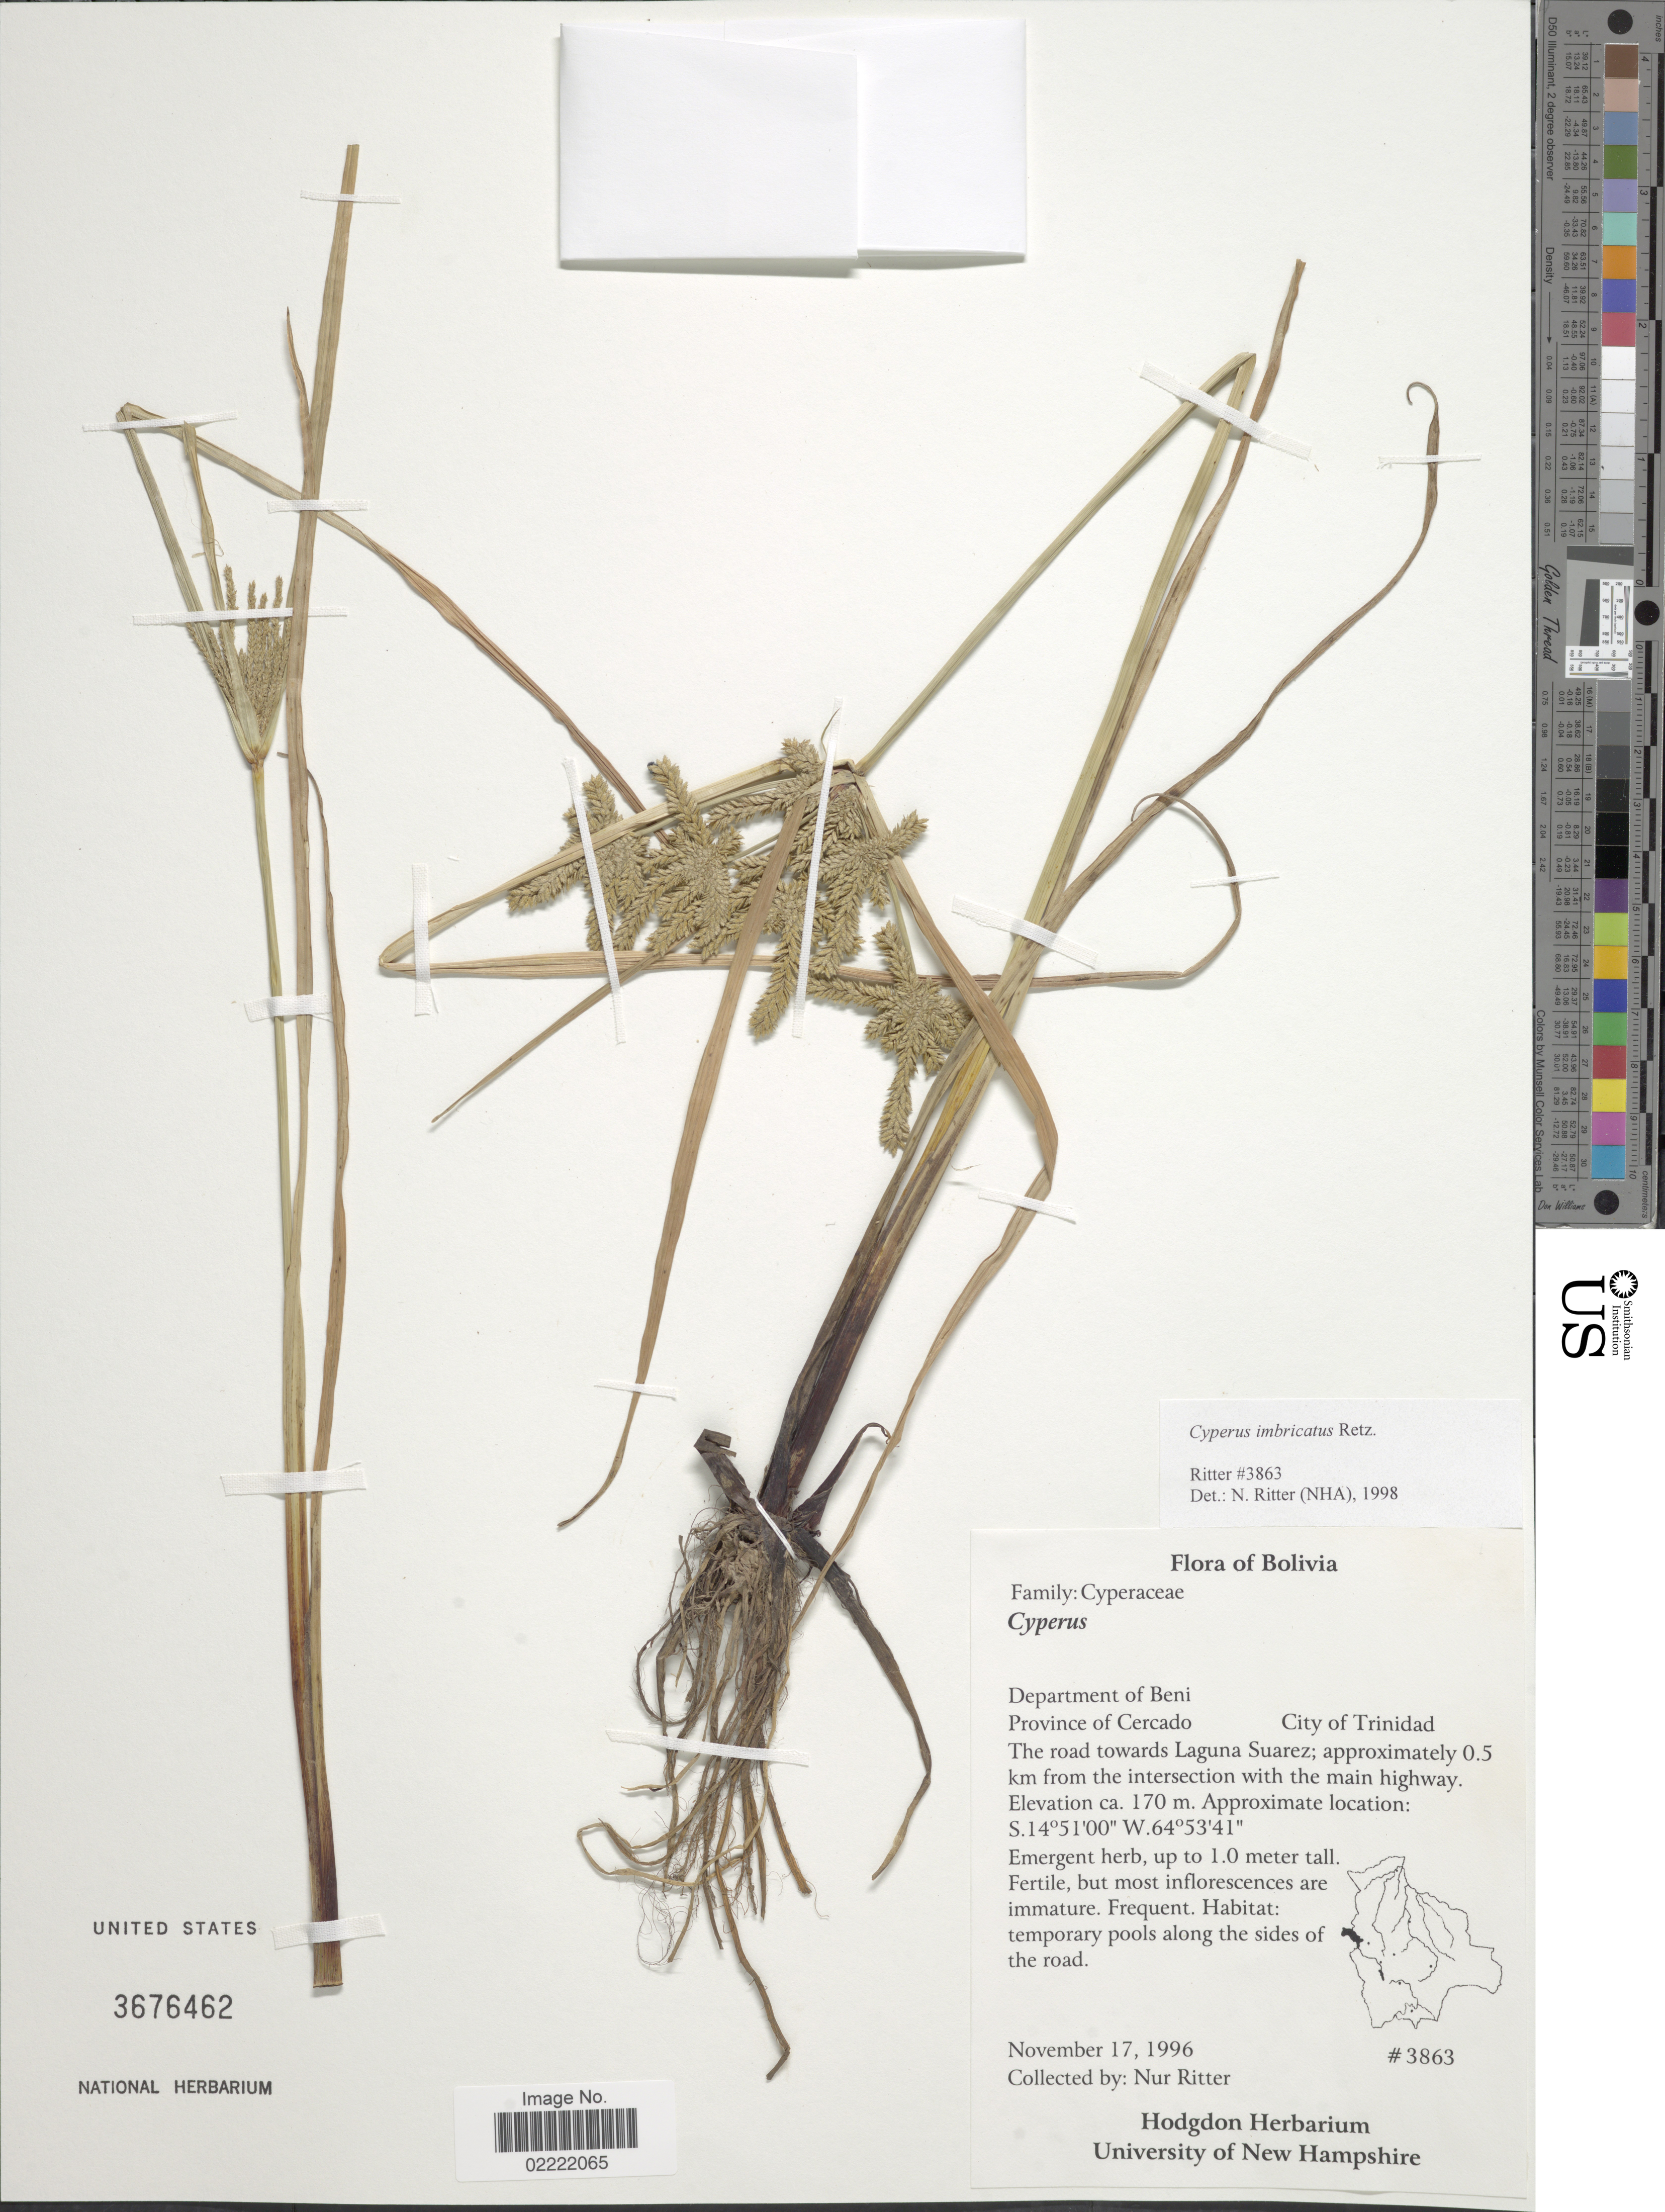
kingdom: Plantae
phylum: Tracheophyta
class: Liliopsida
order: Poales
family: Cyperaceae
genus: Cyperus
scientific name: Cyperus imbricatus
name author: Retz.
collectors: N. Ritter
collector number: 3863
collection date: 1996-11-17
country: Bolivia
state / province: Beni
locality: Department of Beni, Province of Cercado, City of Trinidad, The road towards Laguna Suarez; approximately 0.5 km from the intersection with the main highway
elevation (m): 170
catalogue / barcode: US 3676462